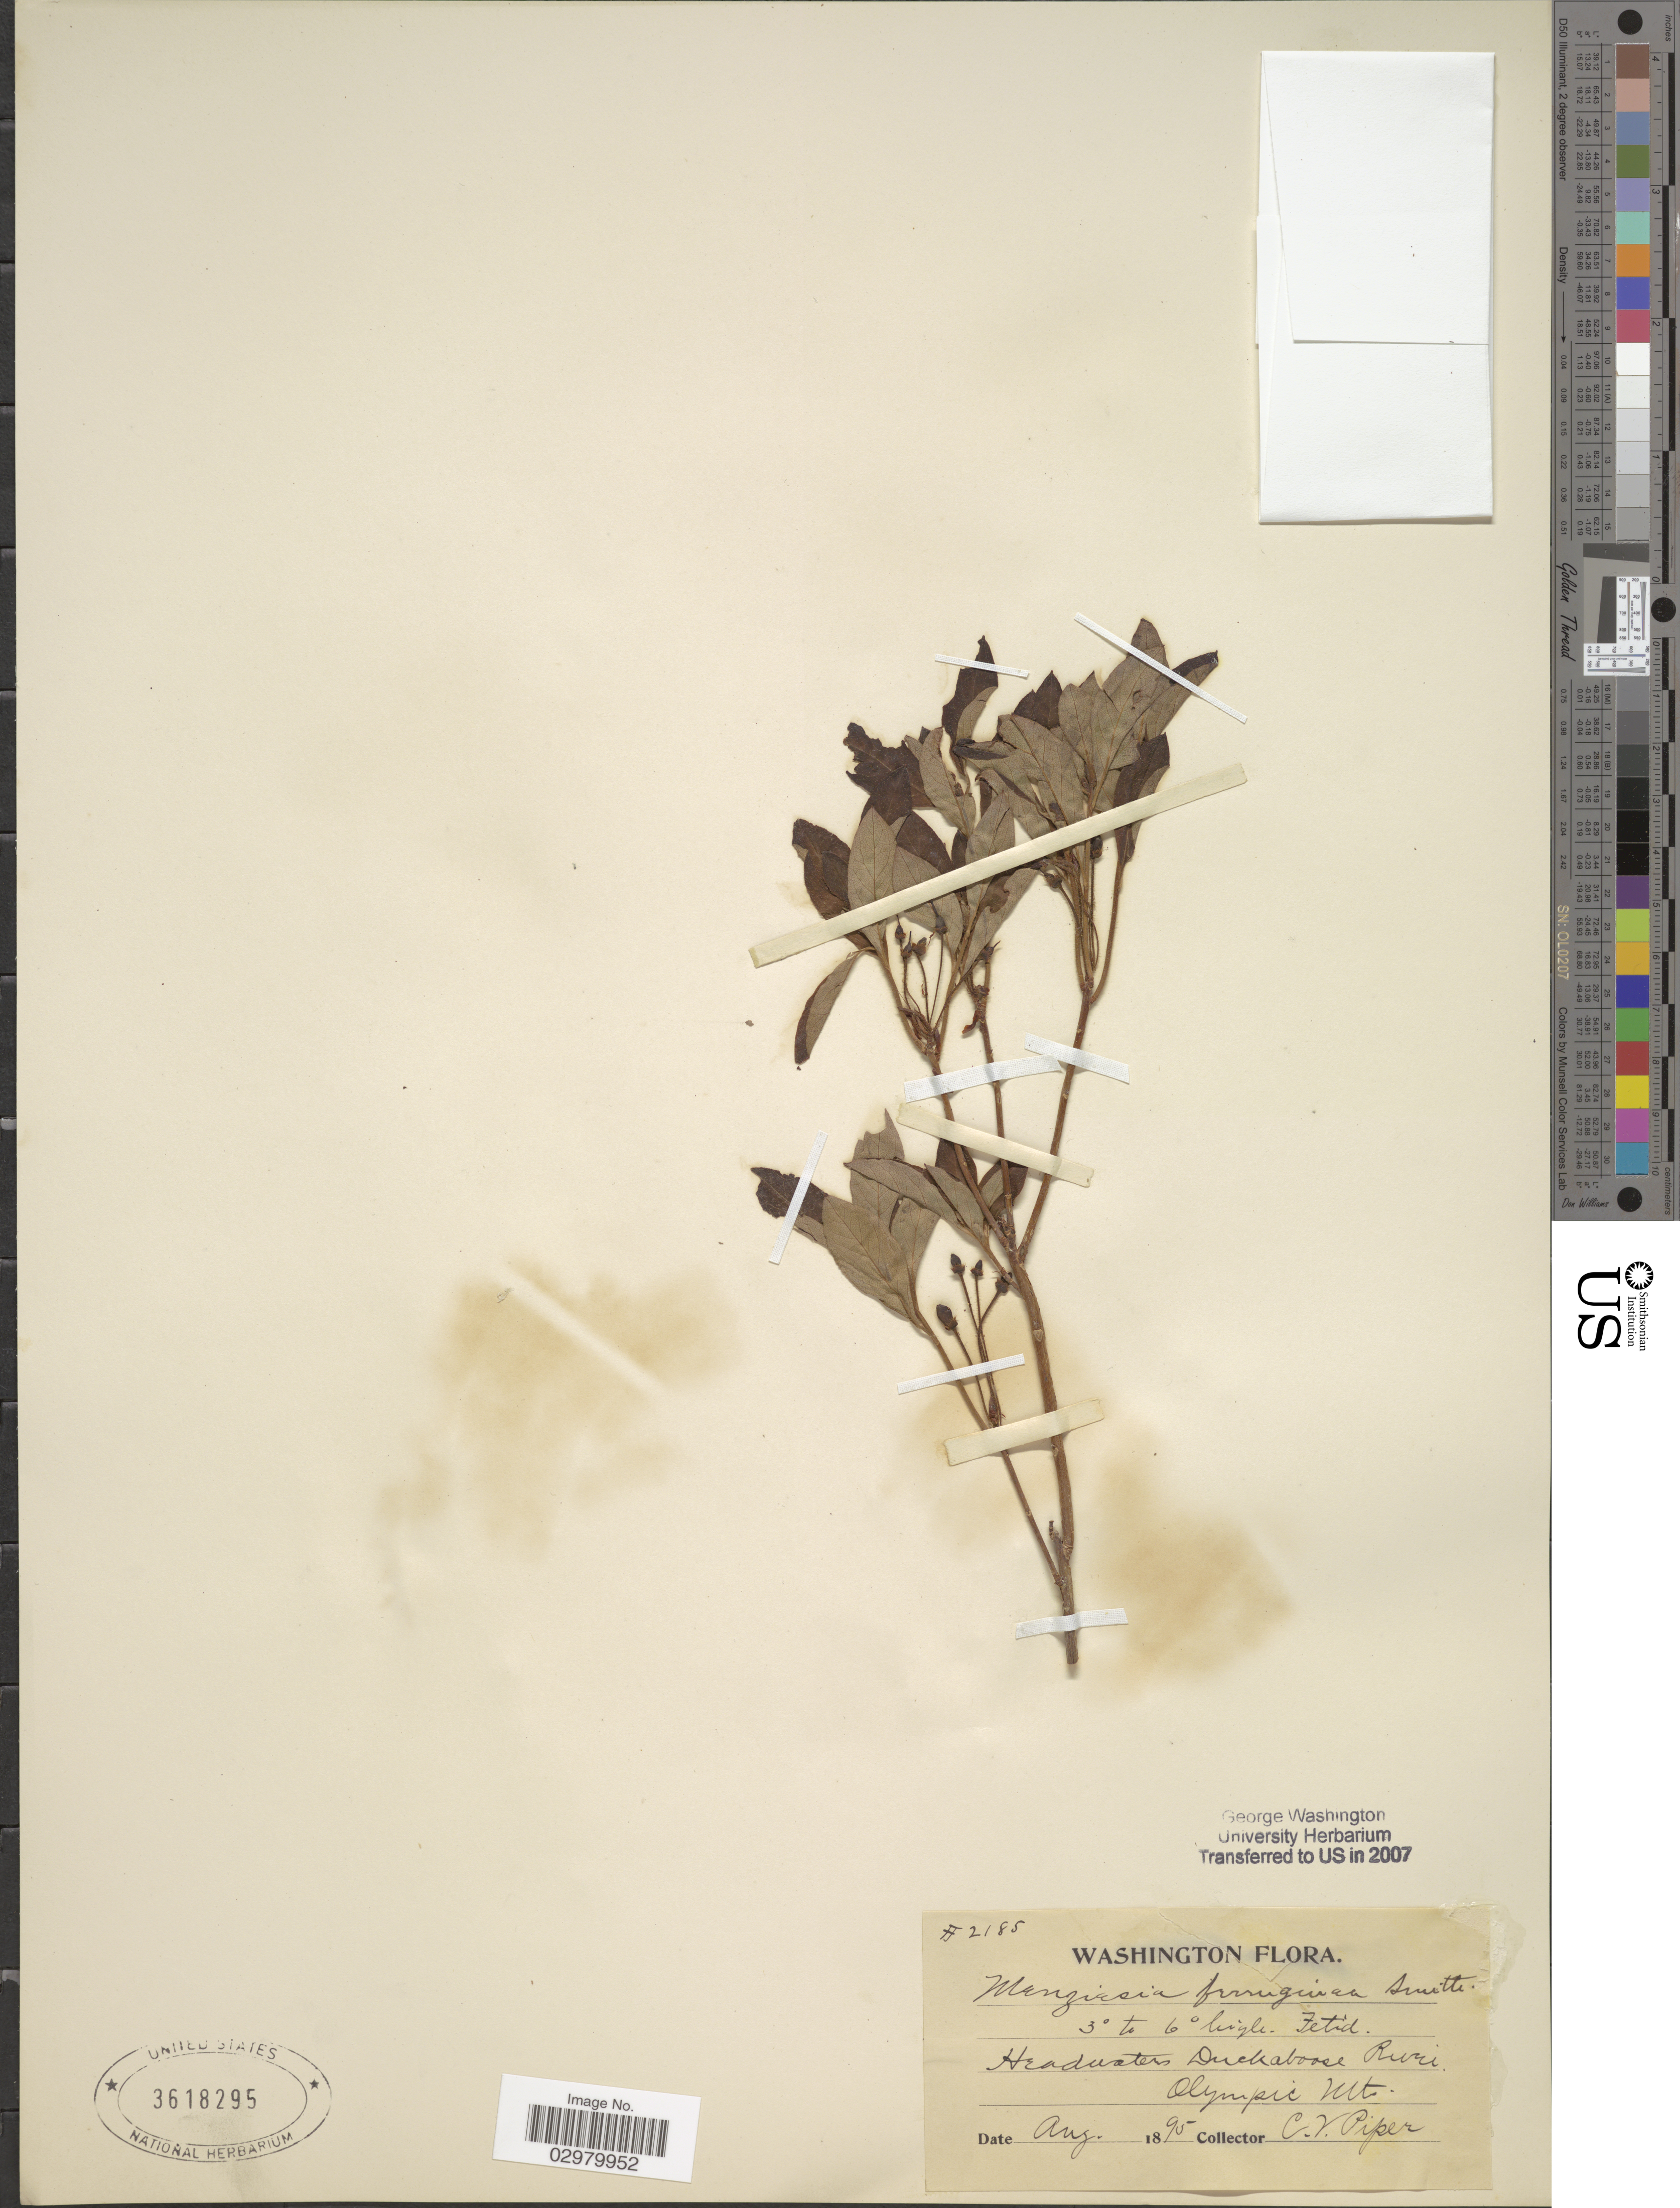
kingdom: Plantae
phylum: Tracheophyta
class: Magnoliopsida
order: Ericales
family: Ericaceae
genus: Menziesia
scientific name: Menziesia ferruginea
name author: Sm.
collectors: C. V. Piper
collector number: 2185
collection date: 1895-08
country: United States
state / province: Washington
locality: Headwaters Duckaboose River, Olympic Mt.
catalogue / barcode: US 3618295